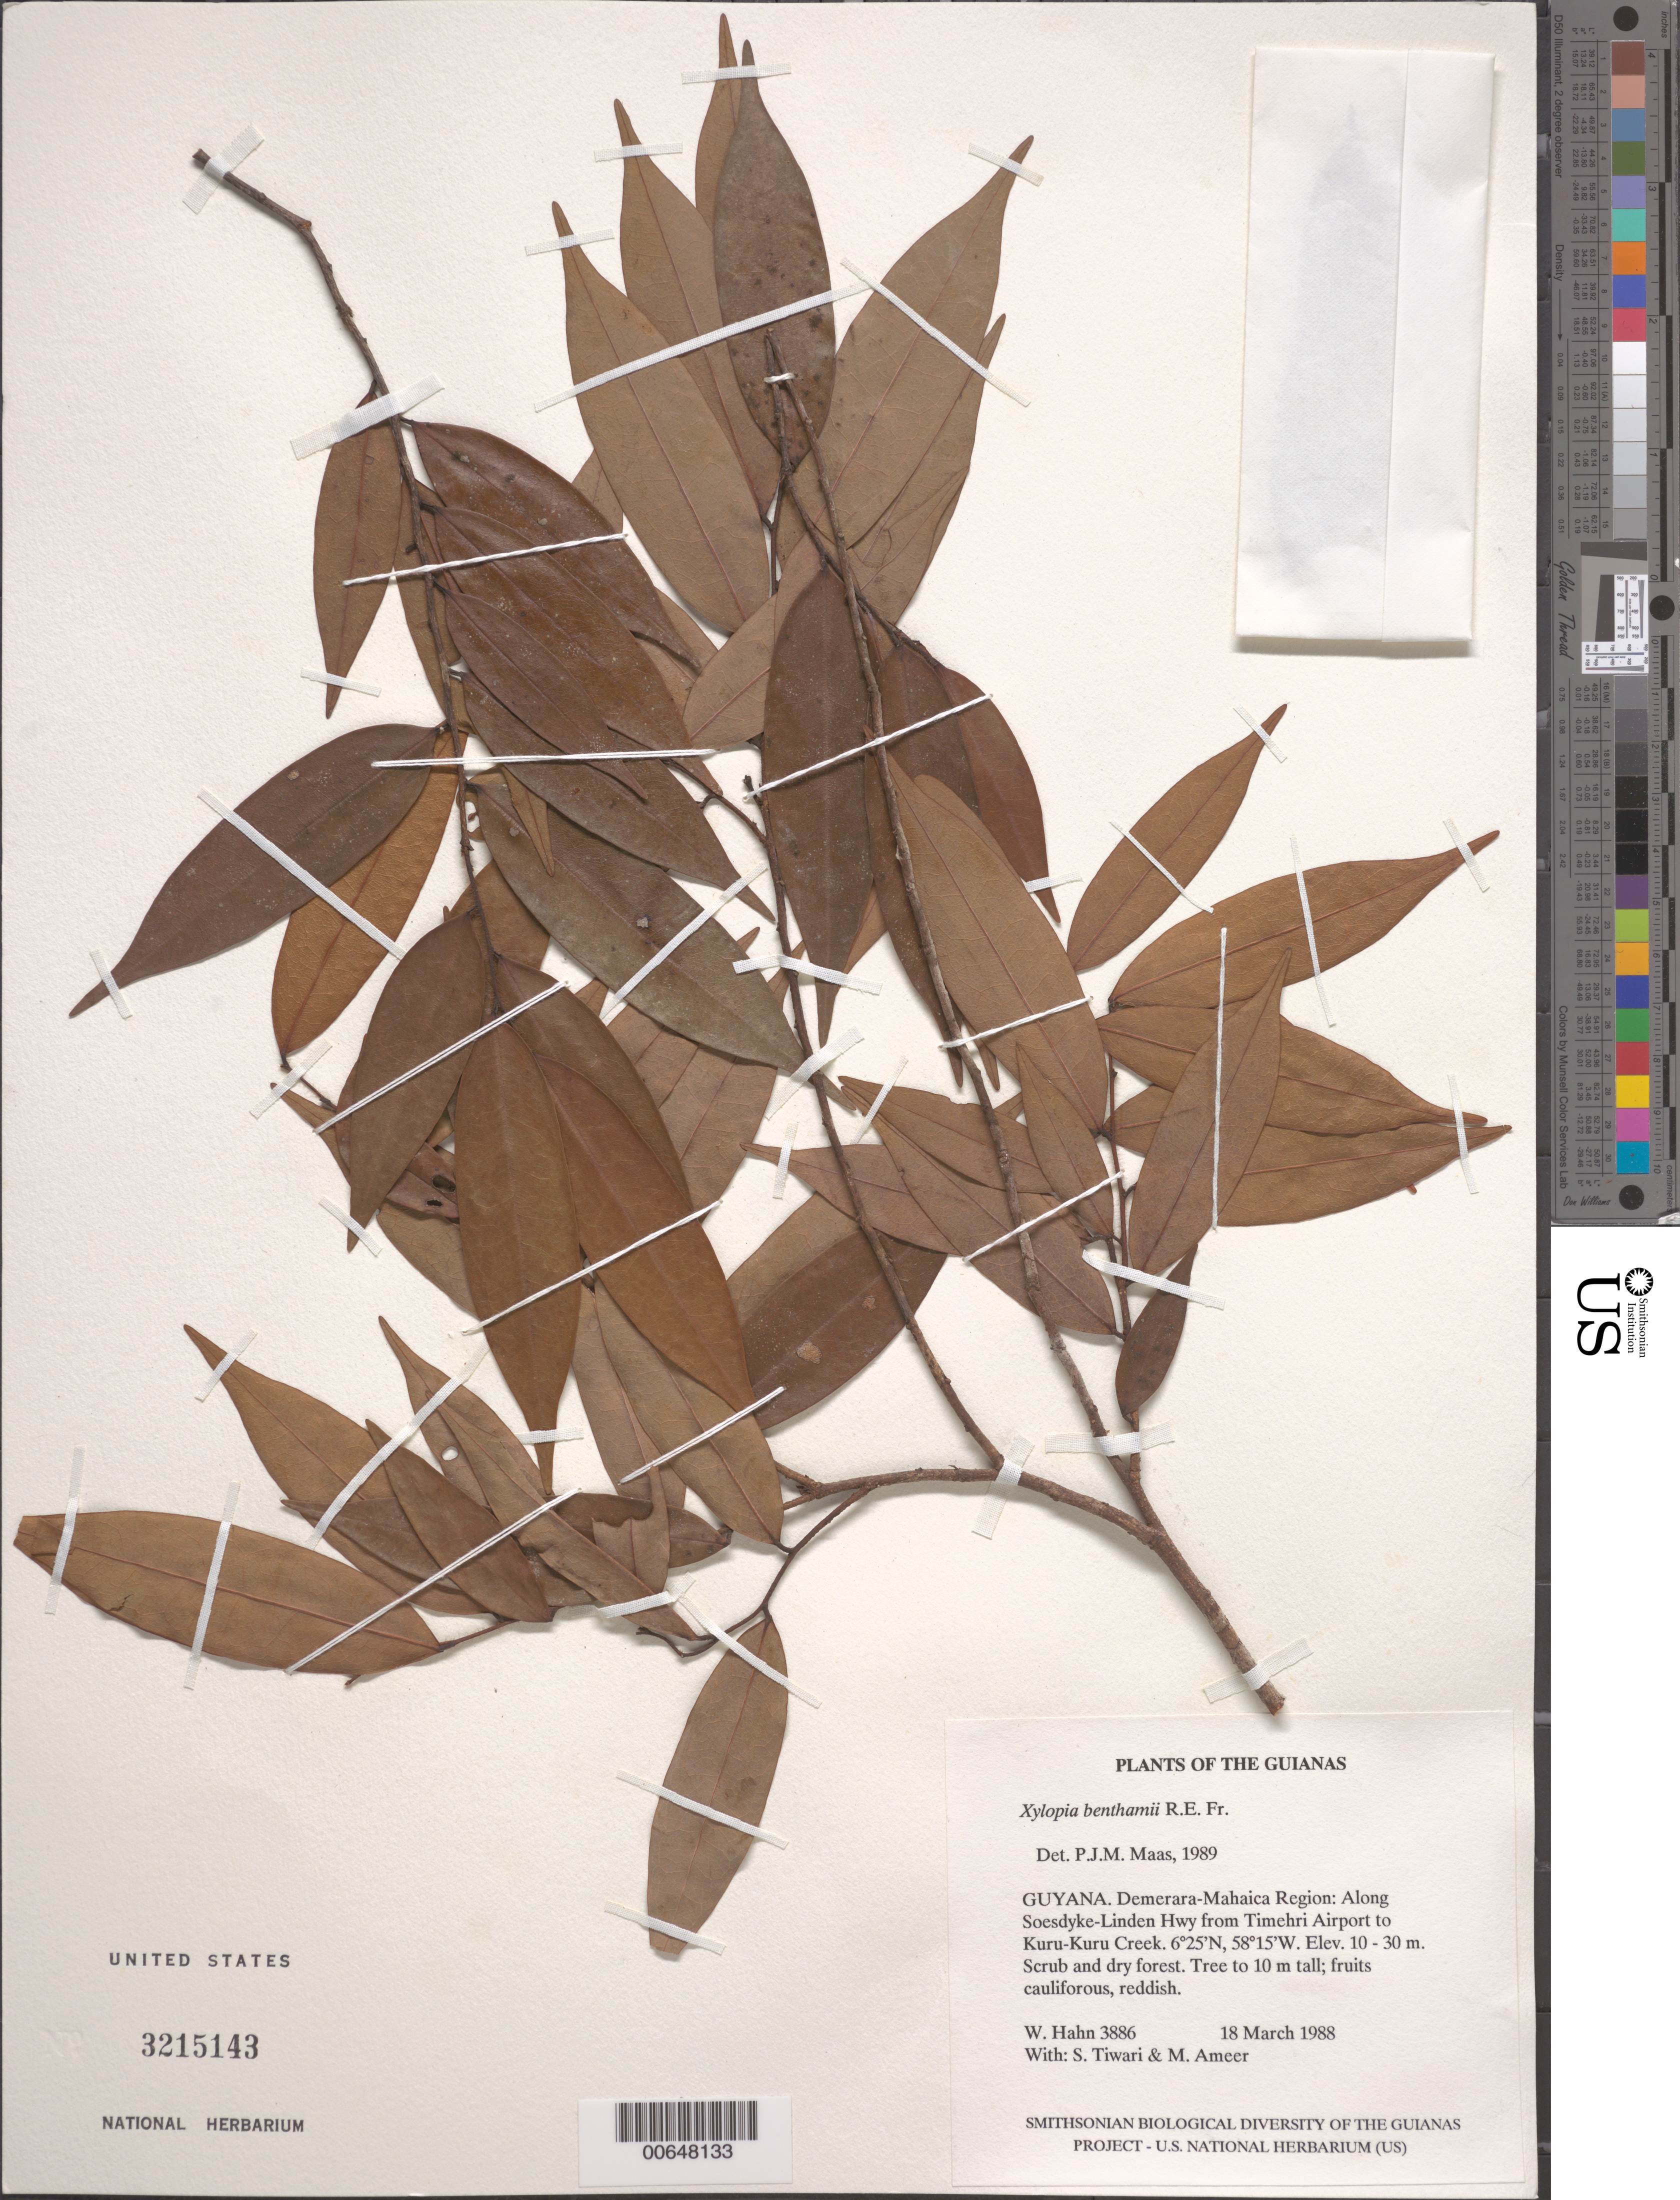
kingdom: Plantae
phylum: Tracheophyta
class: Magnoliopsida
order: Magnoliales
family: Annonaceae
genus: Xylopia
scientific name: Xylopia benthamii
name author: R.E. Fr.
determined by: Maas, Paul J. M.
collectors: W. Hahn, S. Tiwari & M. Ameer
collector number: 3886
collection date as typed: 18 March 1988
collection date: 1988-03-18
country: Guyana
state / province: Demerara-Mahaica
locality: Along Soesdyke-Linden Hwy from Timehri Airport to Kuru-Kuru Creek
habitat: Scrub and dry forest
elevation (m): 10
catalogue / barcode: US 3215143